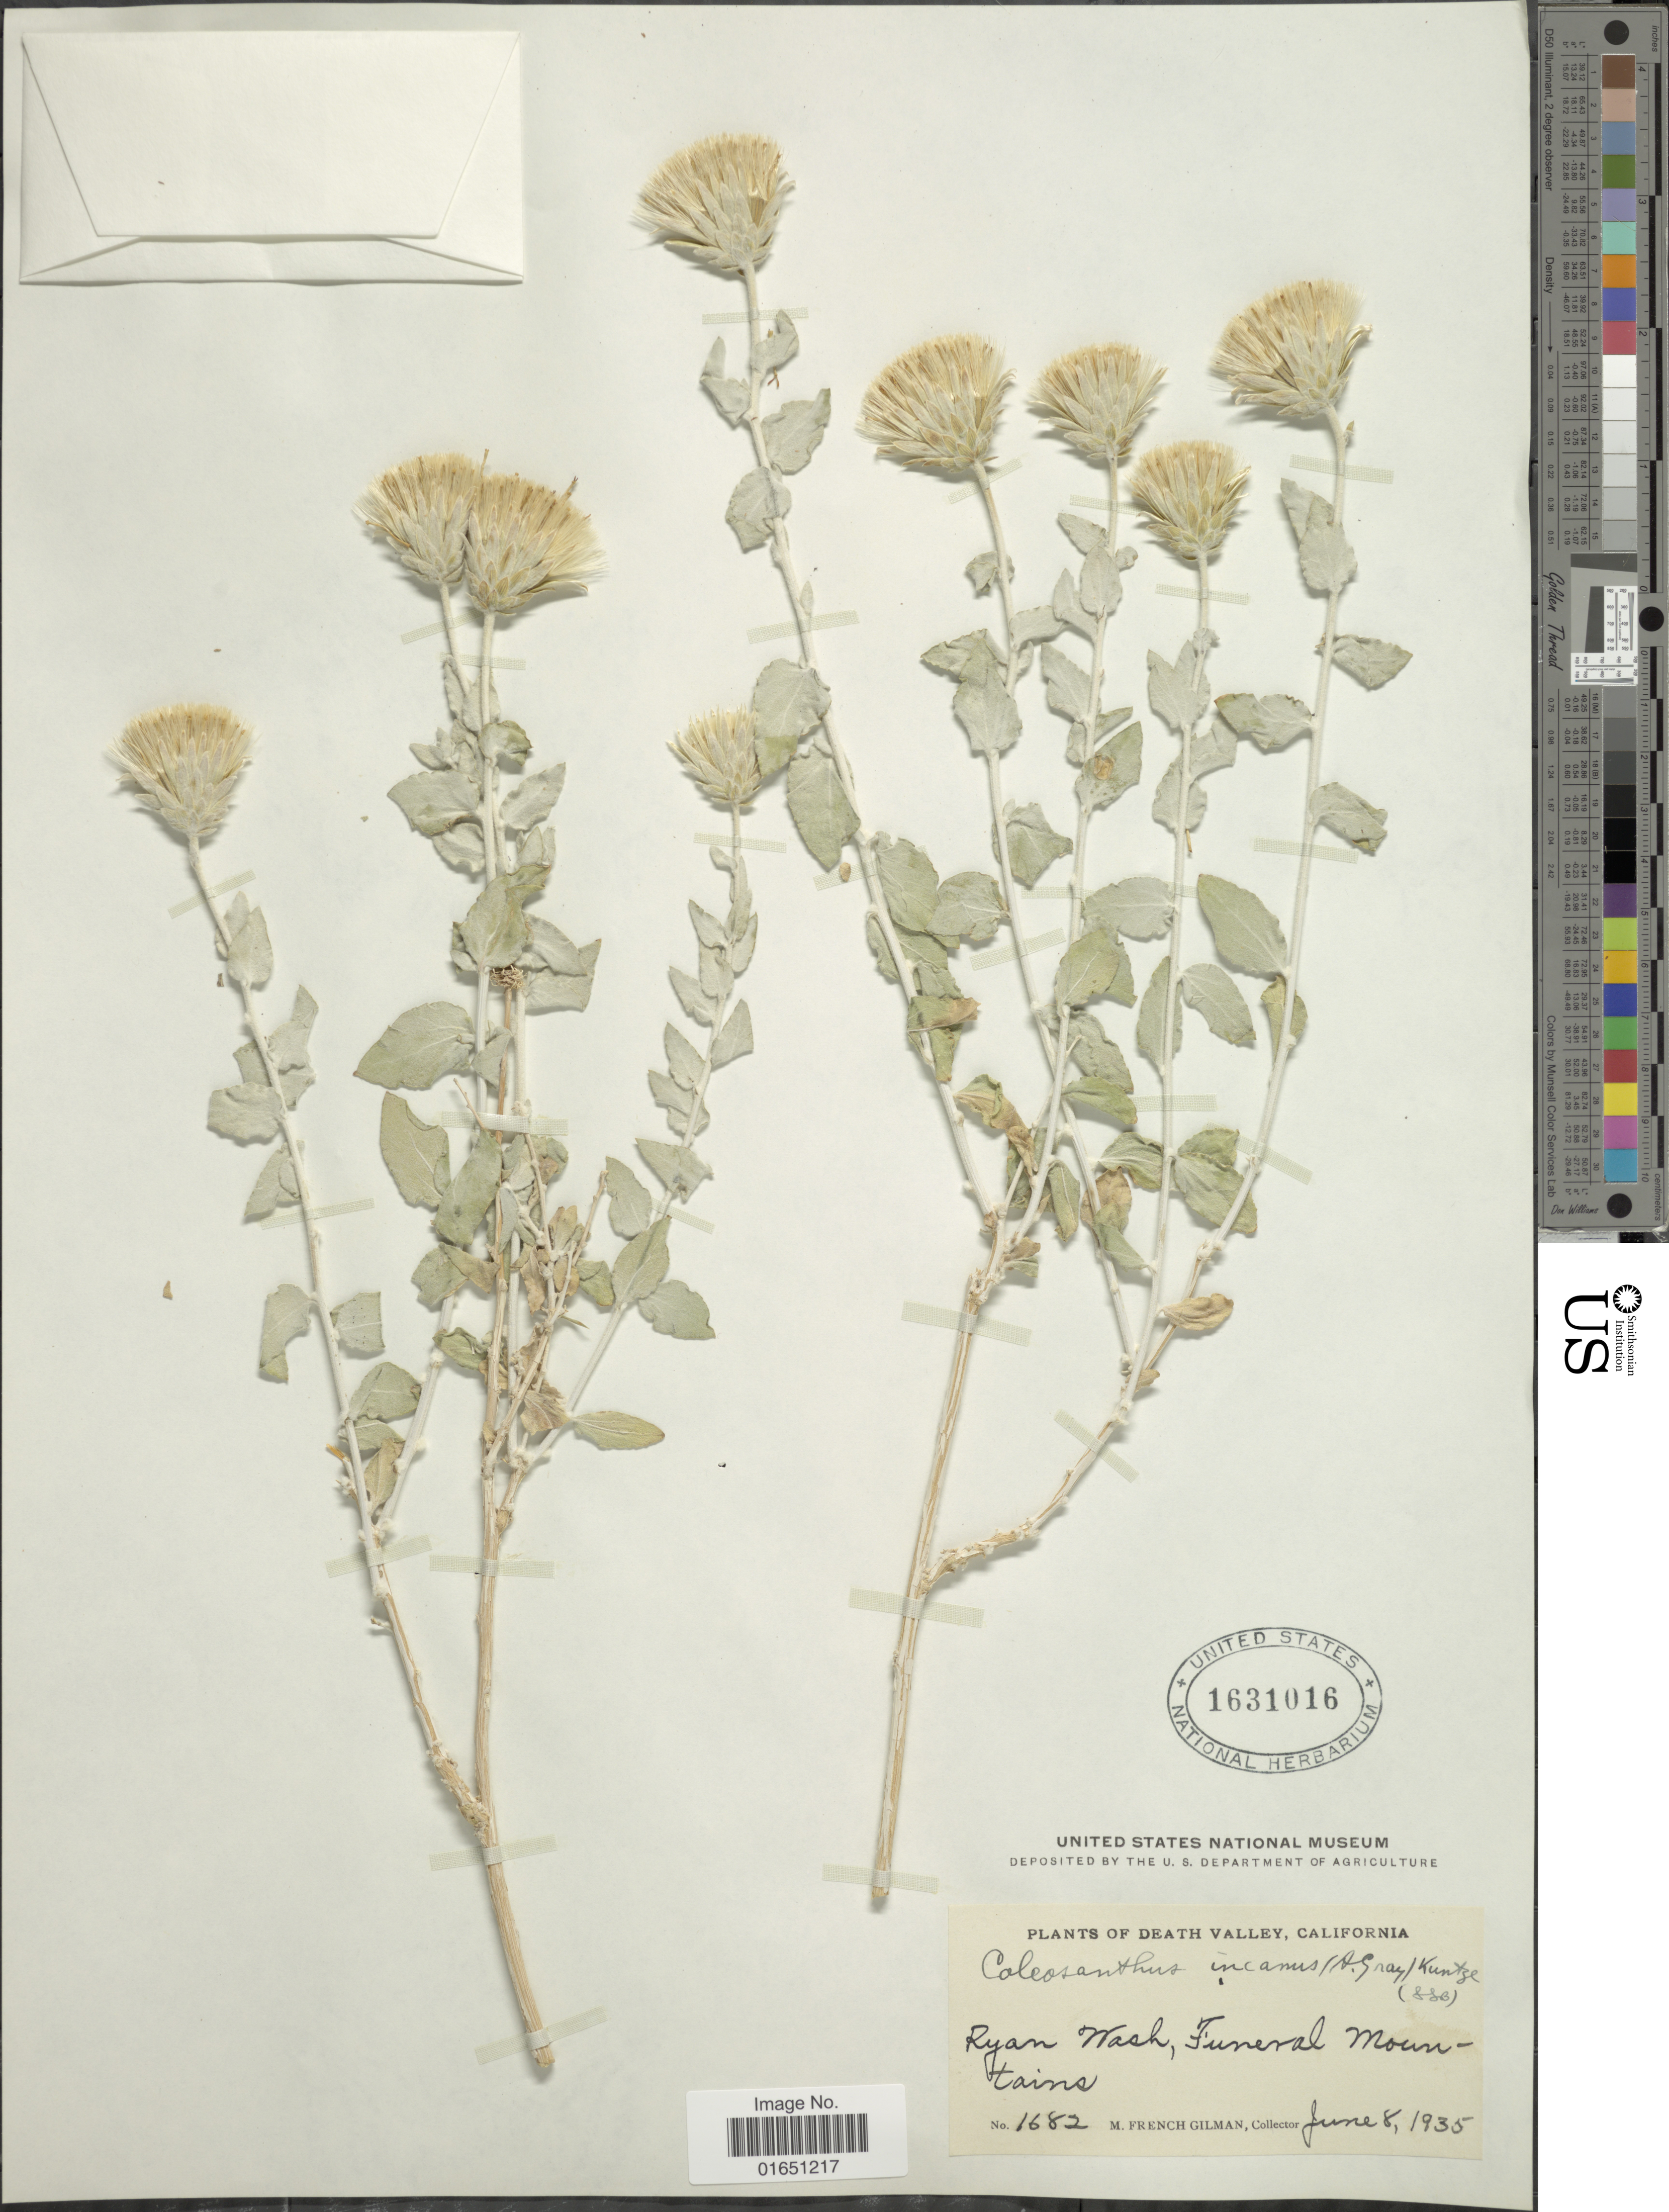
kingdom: Plantae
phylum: Tracheophyta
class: Magnoliopsida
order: Asterales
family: Asteraceae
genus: Brickellia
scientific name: Brickellia incana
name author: A. Gray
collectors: M. F. Gilman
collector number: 1682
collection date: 1935-06-08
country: United States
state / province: California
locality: Death Valley, Ryan Wash, Funeral Mountains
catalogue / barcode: US 1631016